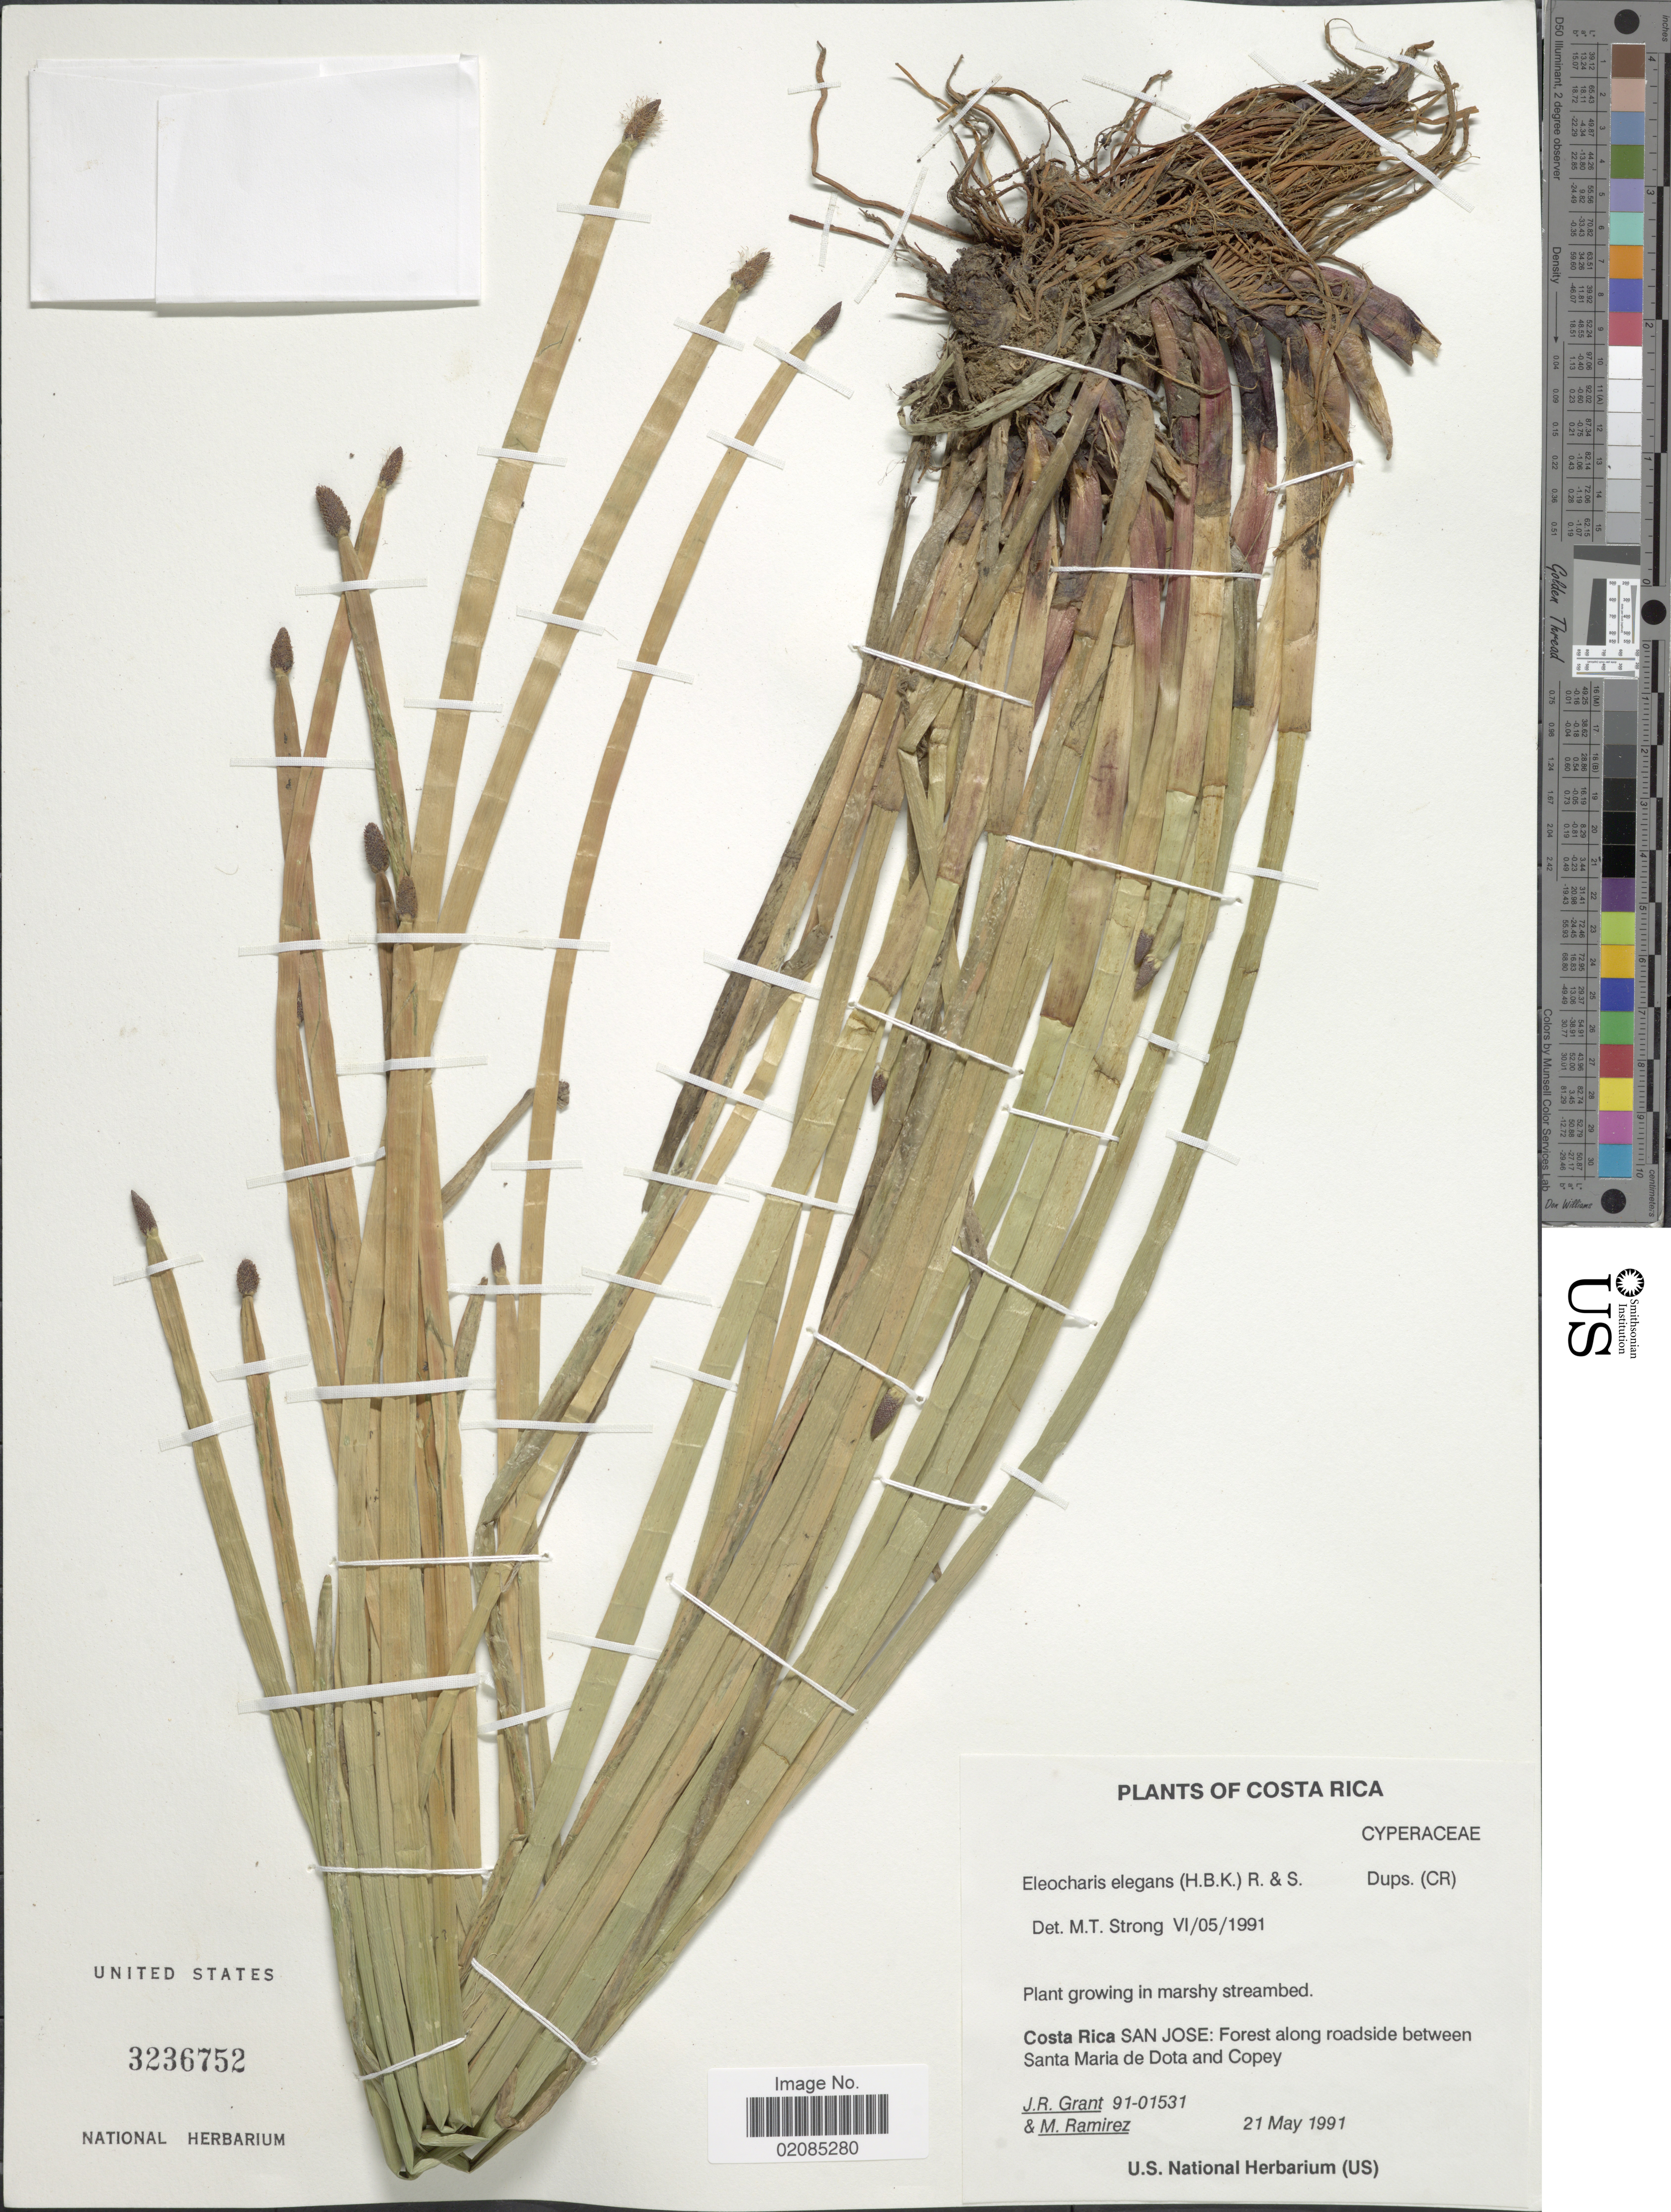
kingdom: Plantae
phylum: Tracheophyta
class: Liliopsida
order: Poales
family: Cyperaceae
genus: Eleocharis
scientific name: Eleocharis elegans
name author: (Kunth) Roem. & Schult.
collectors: J. Grant & M. Ramirez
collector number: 91-01531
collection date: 1991-05-21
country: Costa Rica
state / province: San José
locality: Forest along roadside between Santa Maria and Copey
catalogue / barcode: US 3236752